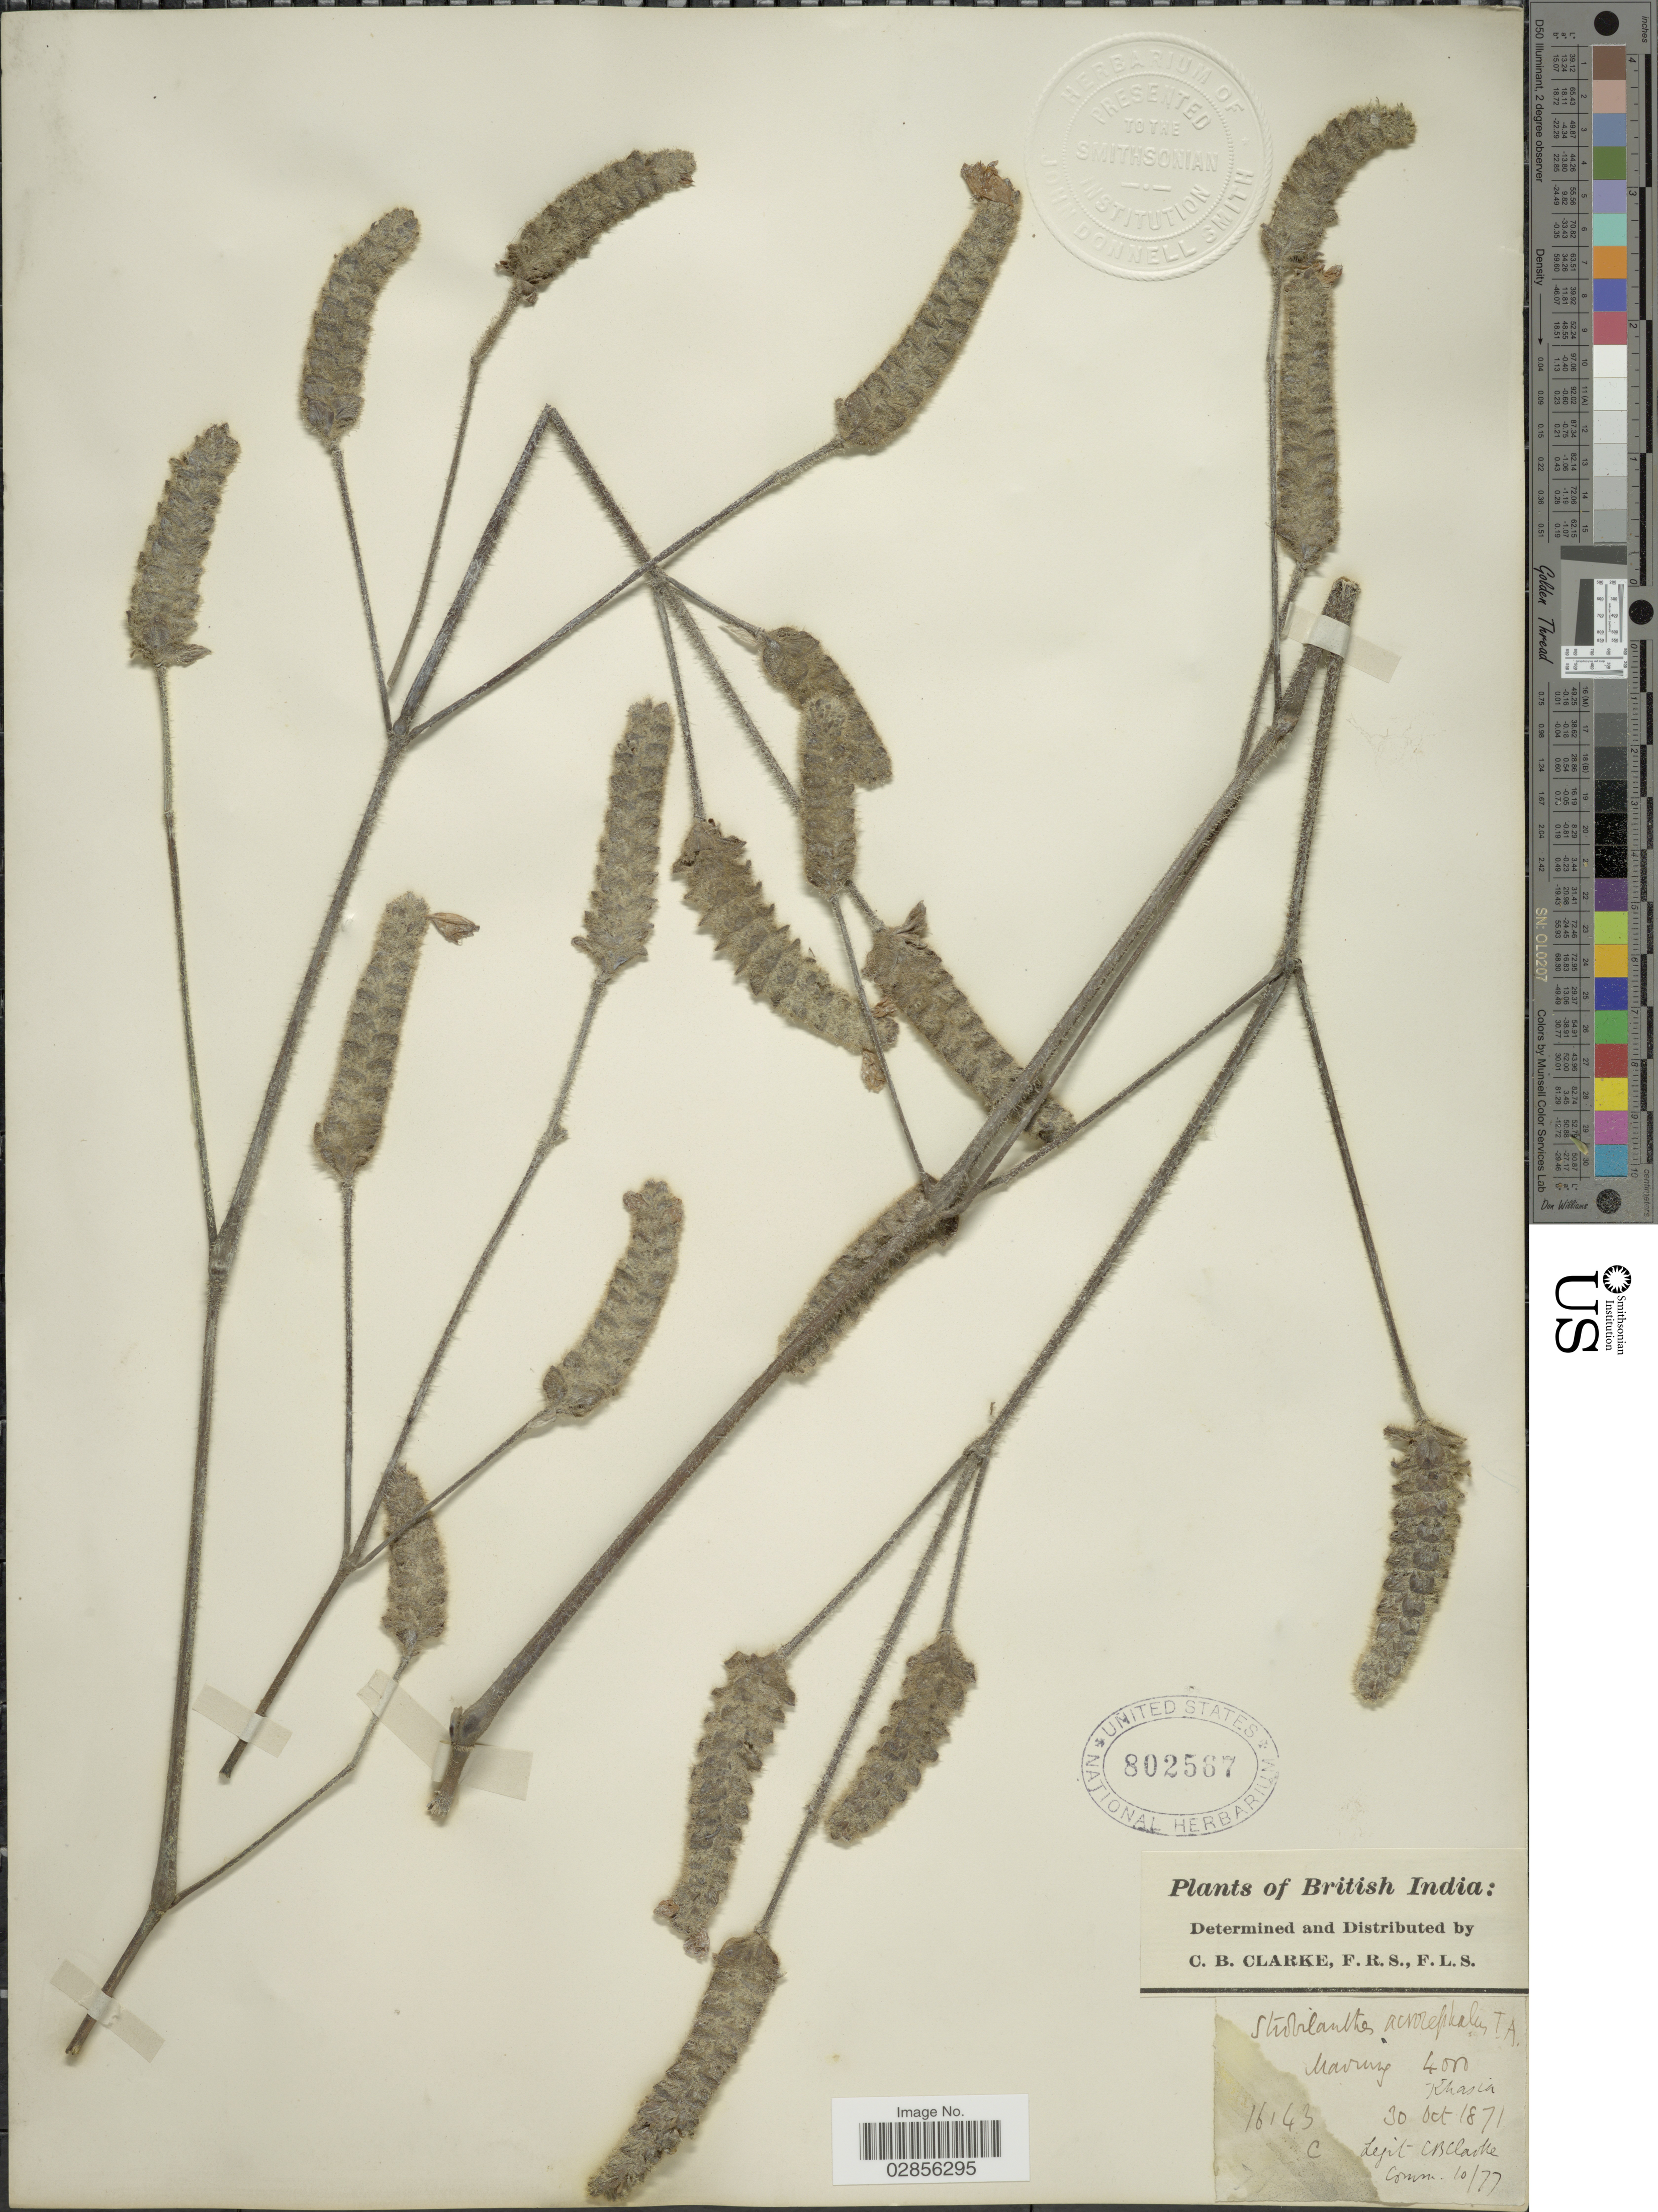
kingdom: Plantae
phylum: Tracheophyta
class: Magnoliopsida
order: Lamiales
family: Acanthaceae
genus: Strobilanthes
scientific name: Strobilanthes acrocephala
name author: T. Anderson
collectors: C. B. Clarke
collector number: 16143C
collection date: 1871-10-30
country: India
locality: British India. Mairang, Khasia.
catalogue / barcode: US 802567